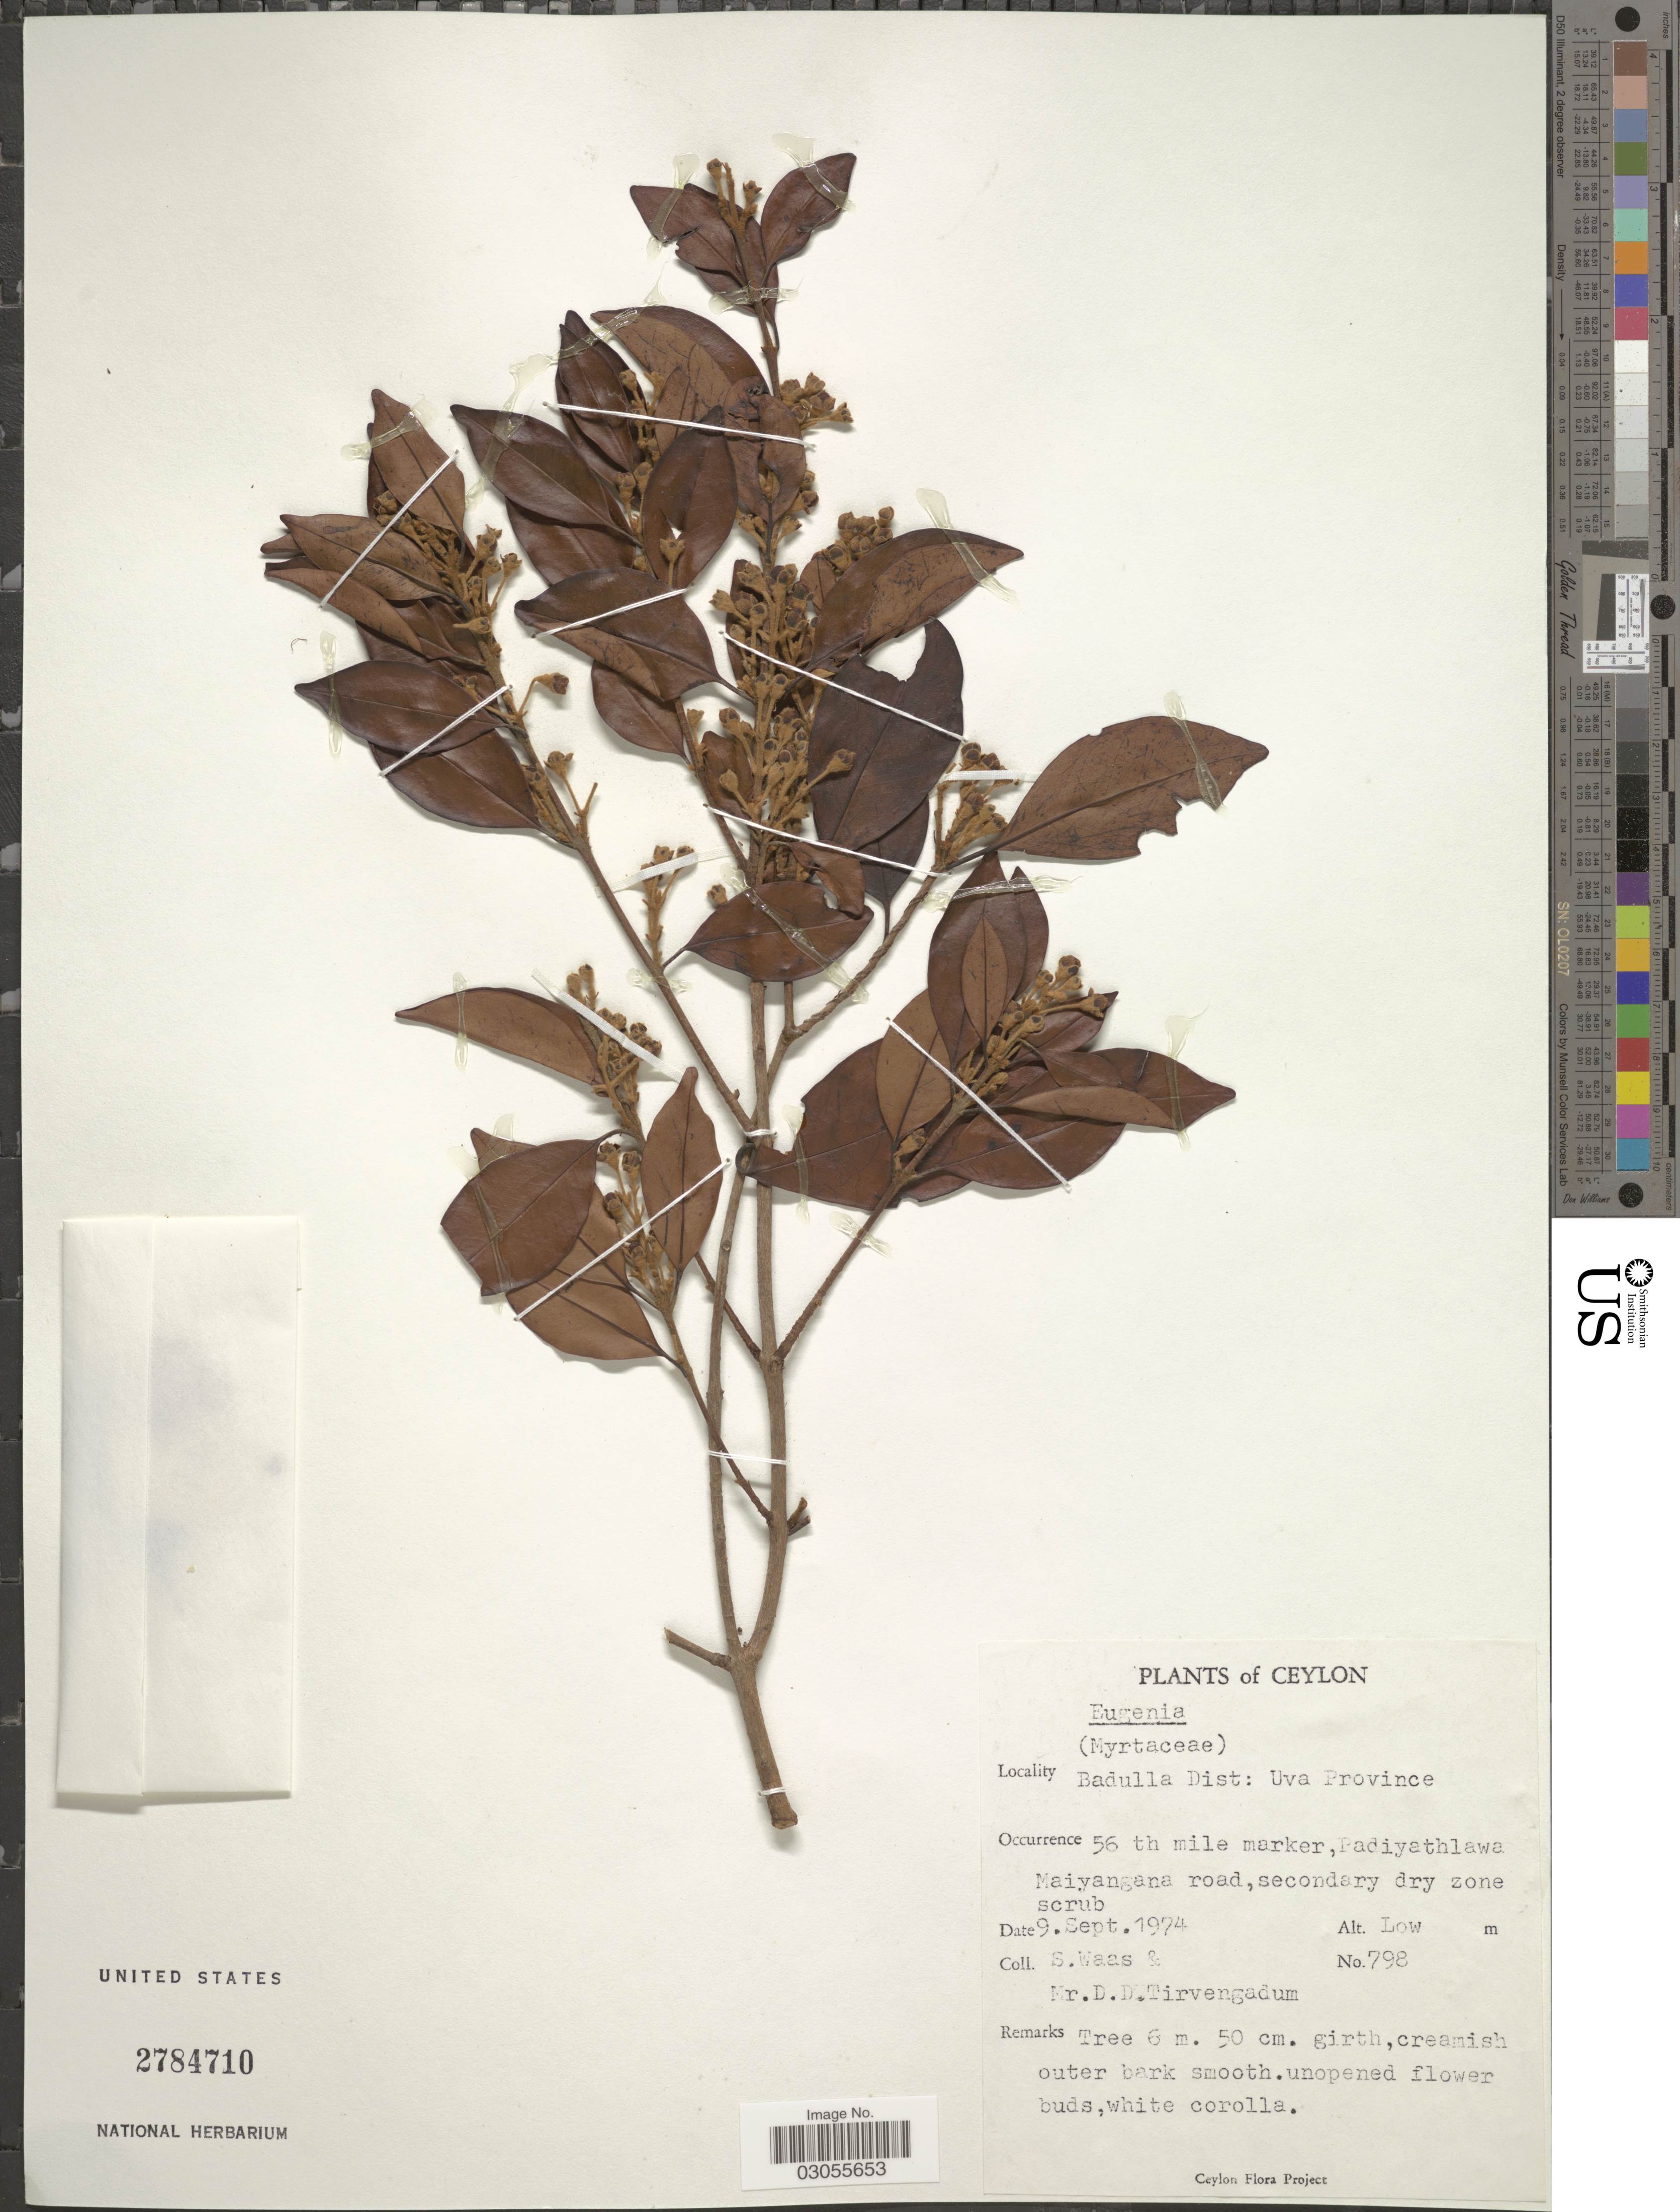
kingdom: Plantae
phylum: Tracheophyta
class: Magnoliopsida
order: Myrtales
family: Myrtaceae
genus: Eugenia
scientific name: Eugenia sp.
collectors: S. Waas & D. Tirvengadum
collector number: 798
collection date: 1974-09-09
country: Sri Lanka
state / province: Uva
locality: Ceylon. Badulla Dist: 56 th mile marker, Padiyathlawa Maiyangana road.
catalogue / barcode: US 2784710